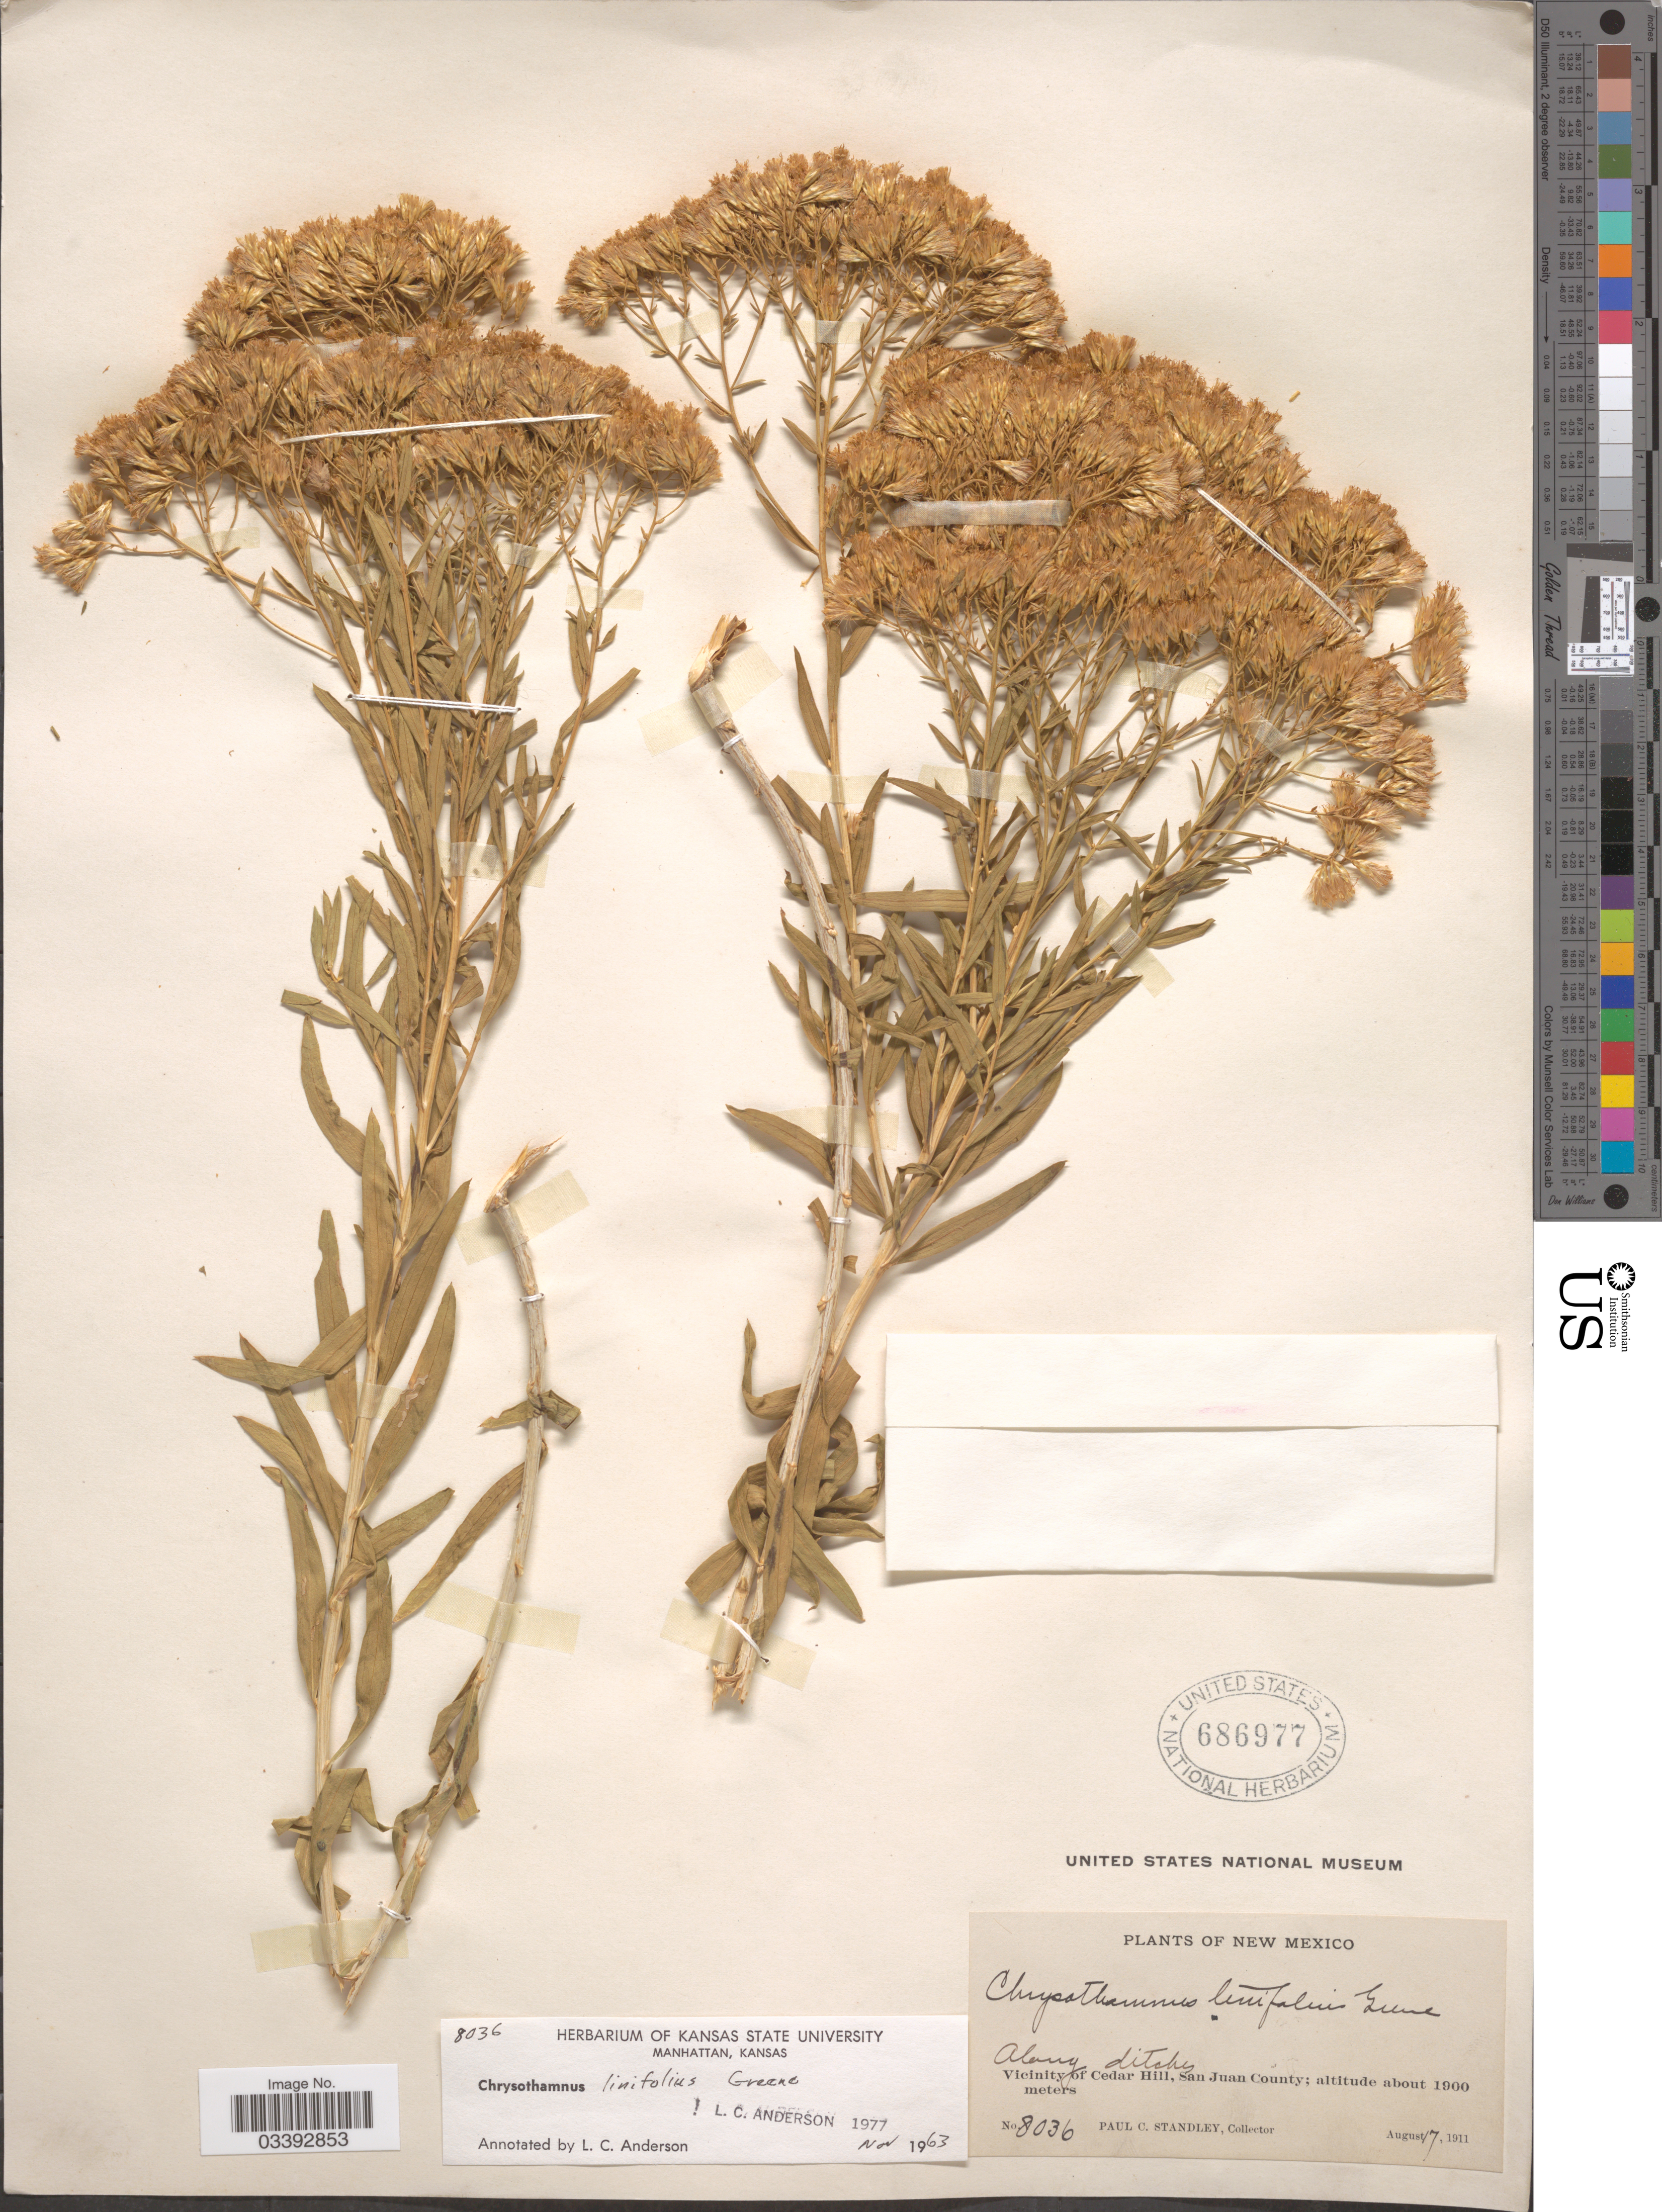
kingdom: Plantae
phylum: Tracheophyta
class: Magnoliopsida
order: Asterales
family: Asteraceae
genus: Chrysothamnus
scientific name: Chrysothamnus linifolius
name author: Greene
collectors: P. C. Standley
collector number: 8036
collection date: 1911-08-17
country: United States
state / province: New Mexico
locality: Along ditches. Vicinity of Cedar Hill, San Juan County.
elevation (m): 1900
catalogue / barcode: US 686977